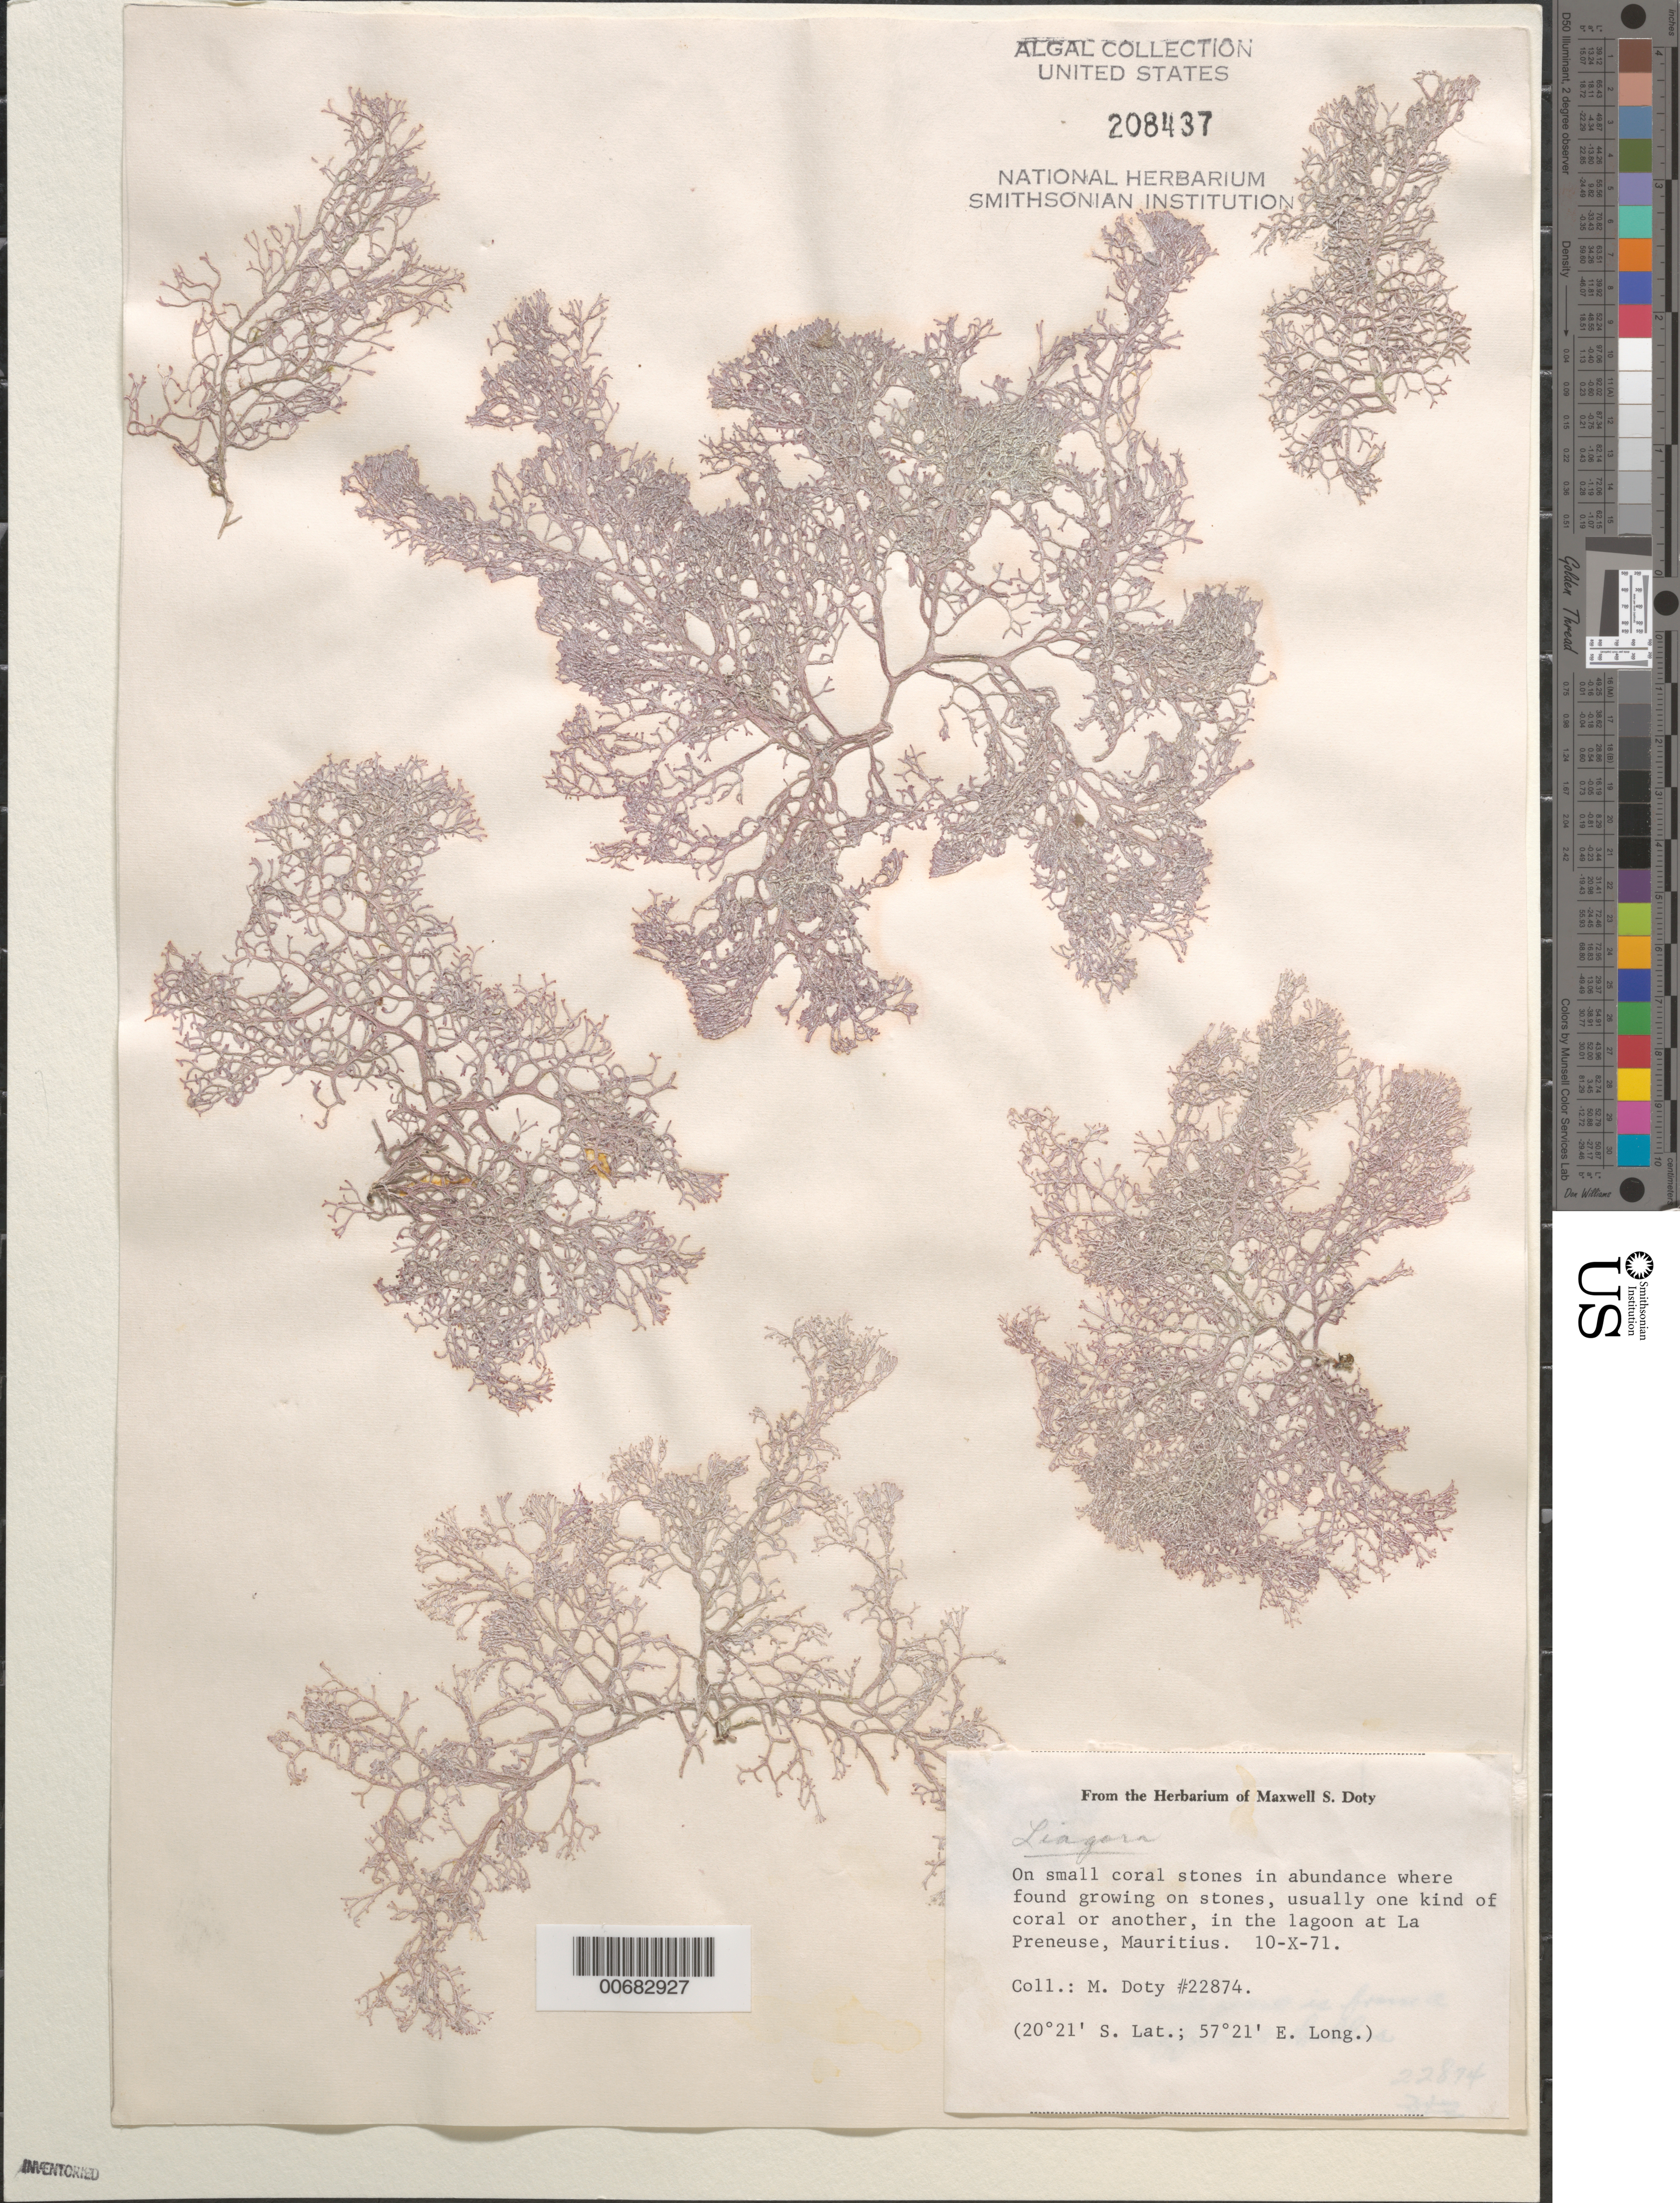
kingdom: Plantae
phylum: Rhodophyta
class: Florideophyceae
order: Nemaliales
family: Liagoraceae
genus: Liagora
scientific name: Liagora sp.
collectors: M. S. Doty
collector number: MSD 22874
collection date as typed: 10 Oct 1971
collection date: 1971-10-10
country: Mauritius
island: Mauritius Island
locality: La Preneuse lagoon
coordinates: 20 21' S, 37 21' E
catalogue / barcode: US 208437